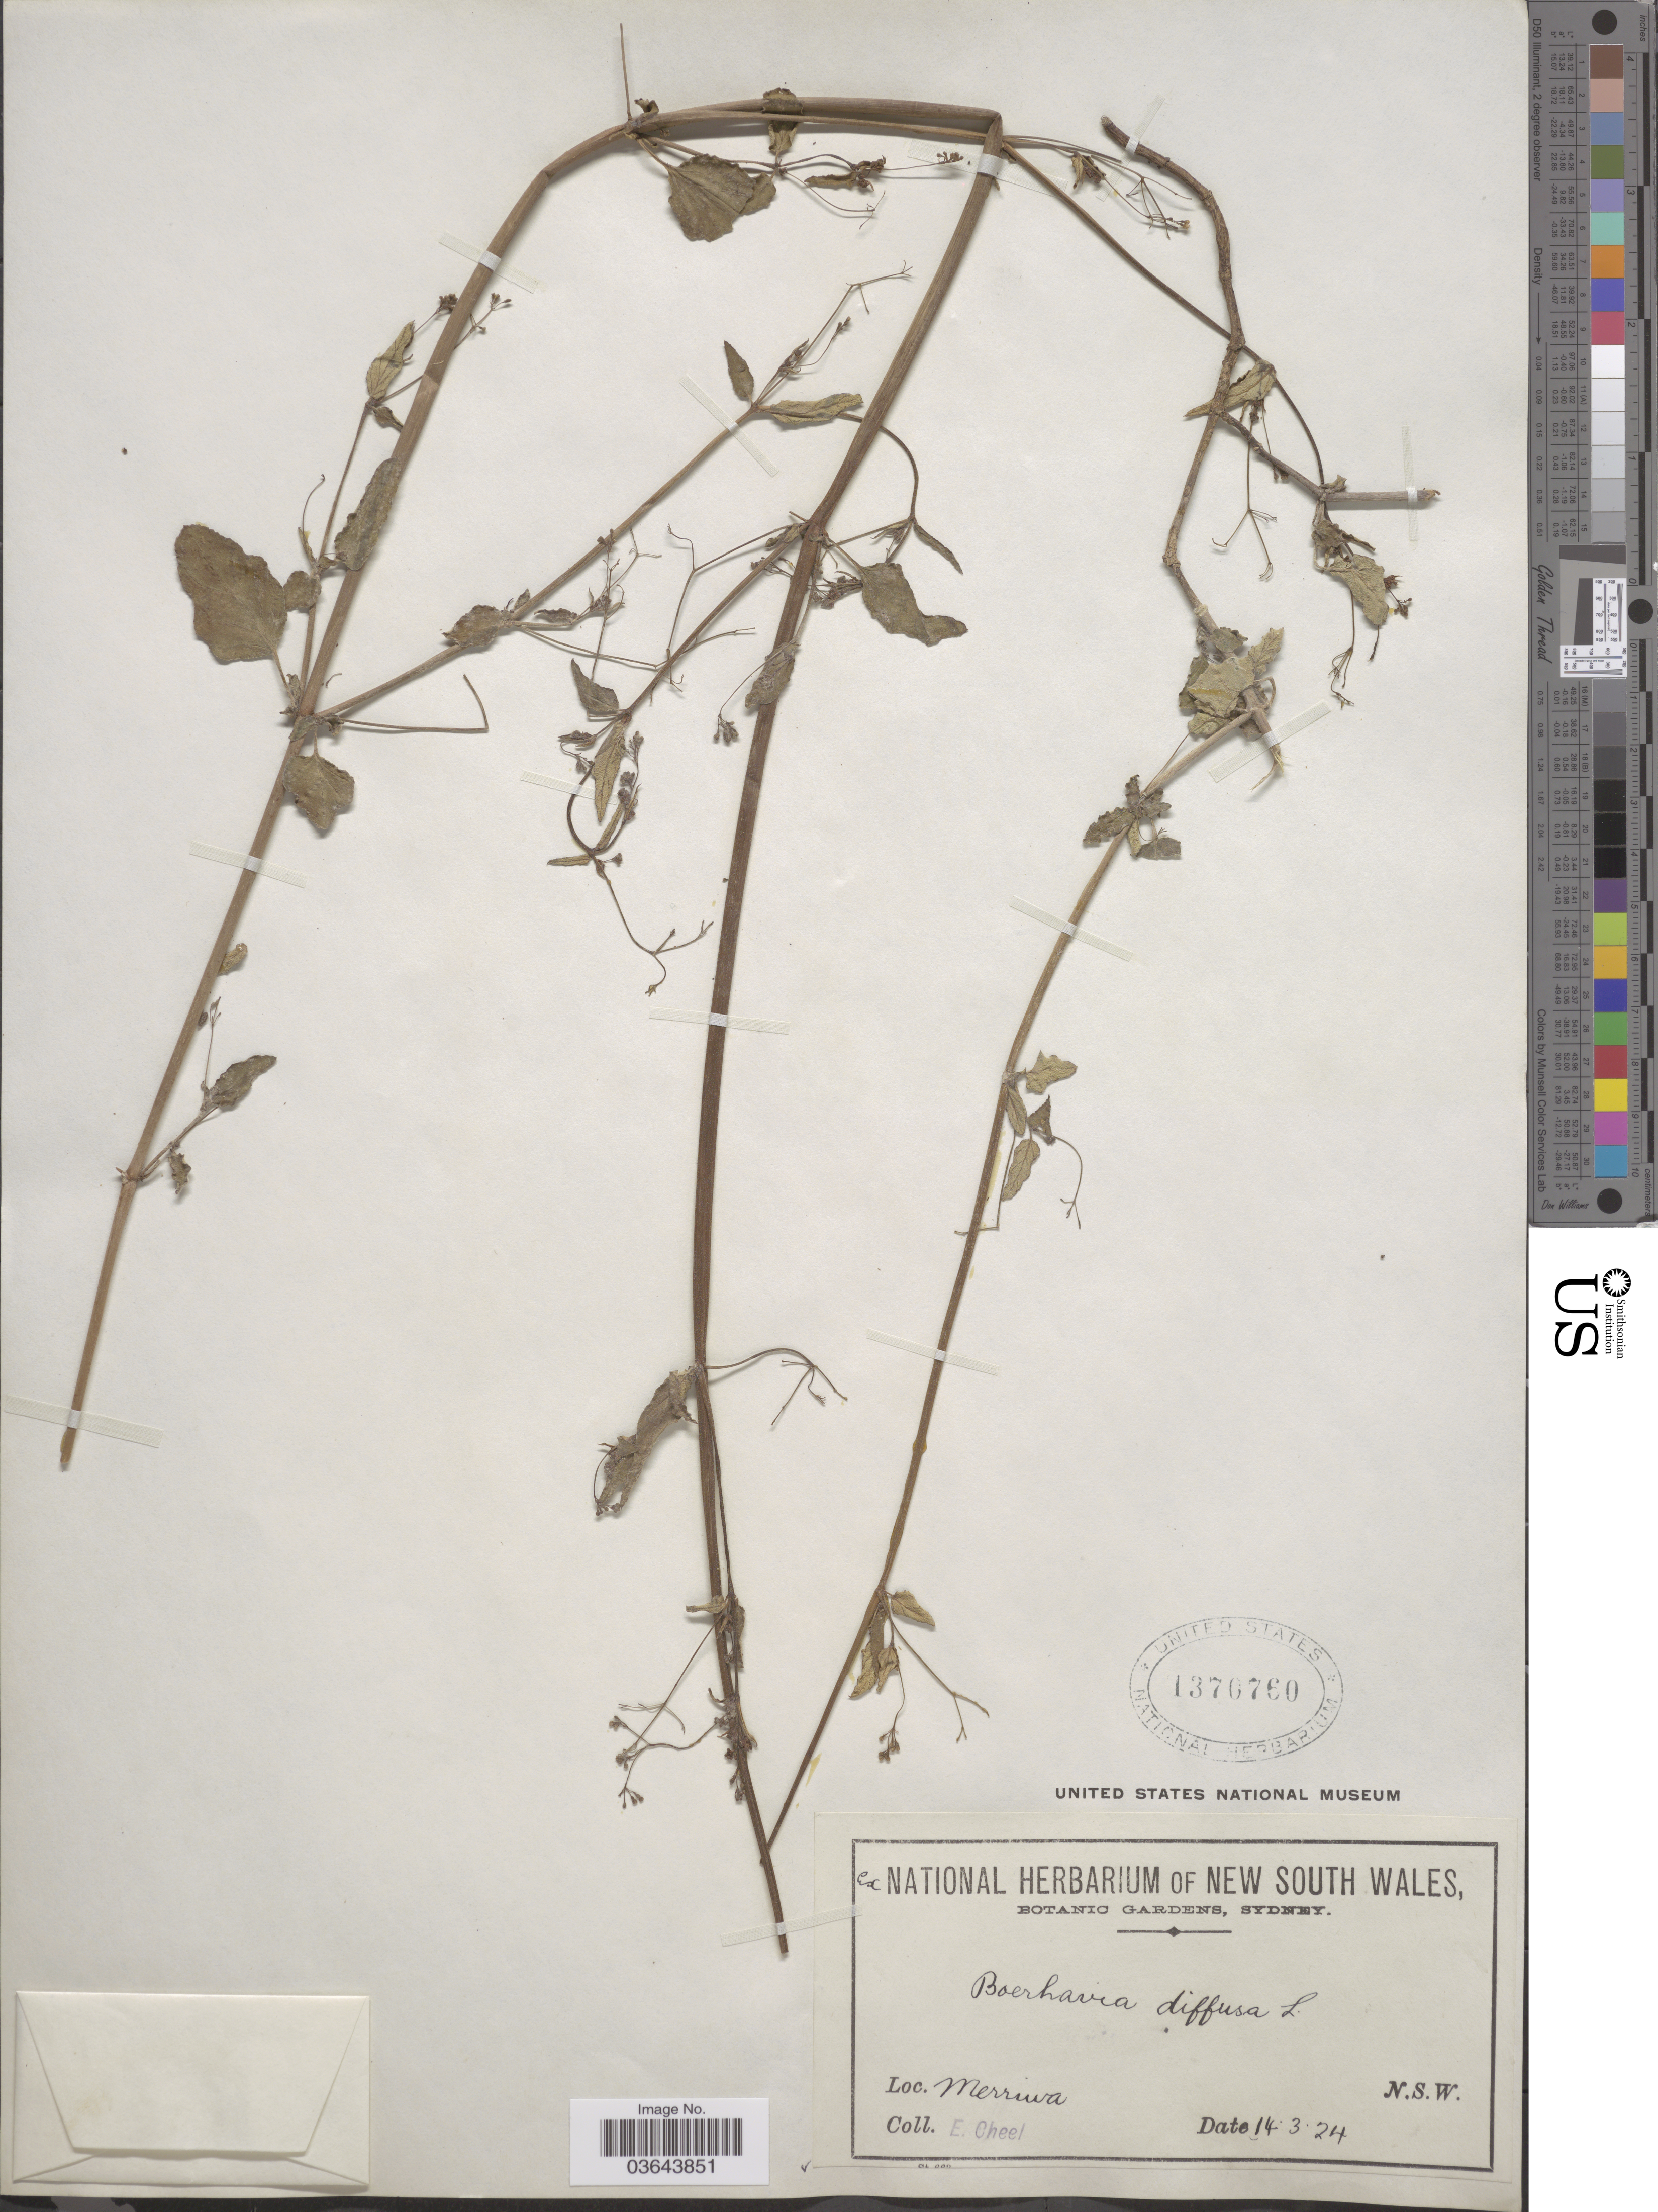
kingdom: Plantae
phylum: Tracheophyta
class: Magnoliopsida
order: Caryophyllales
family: Nyctaginaceae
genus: Boerhavia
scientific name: Boerhavia acutifolia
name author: (Choisy) J.W. Moore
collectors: E. Cheel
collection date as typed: Transcribed d/m/y: 14/3/24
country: Australia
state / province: New South Wales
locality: Merriwa.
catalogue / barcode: US 1370760